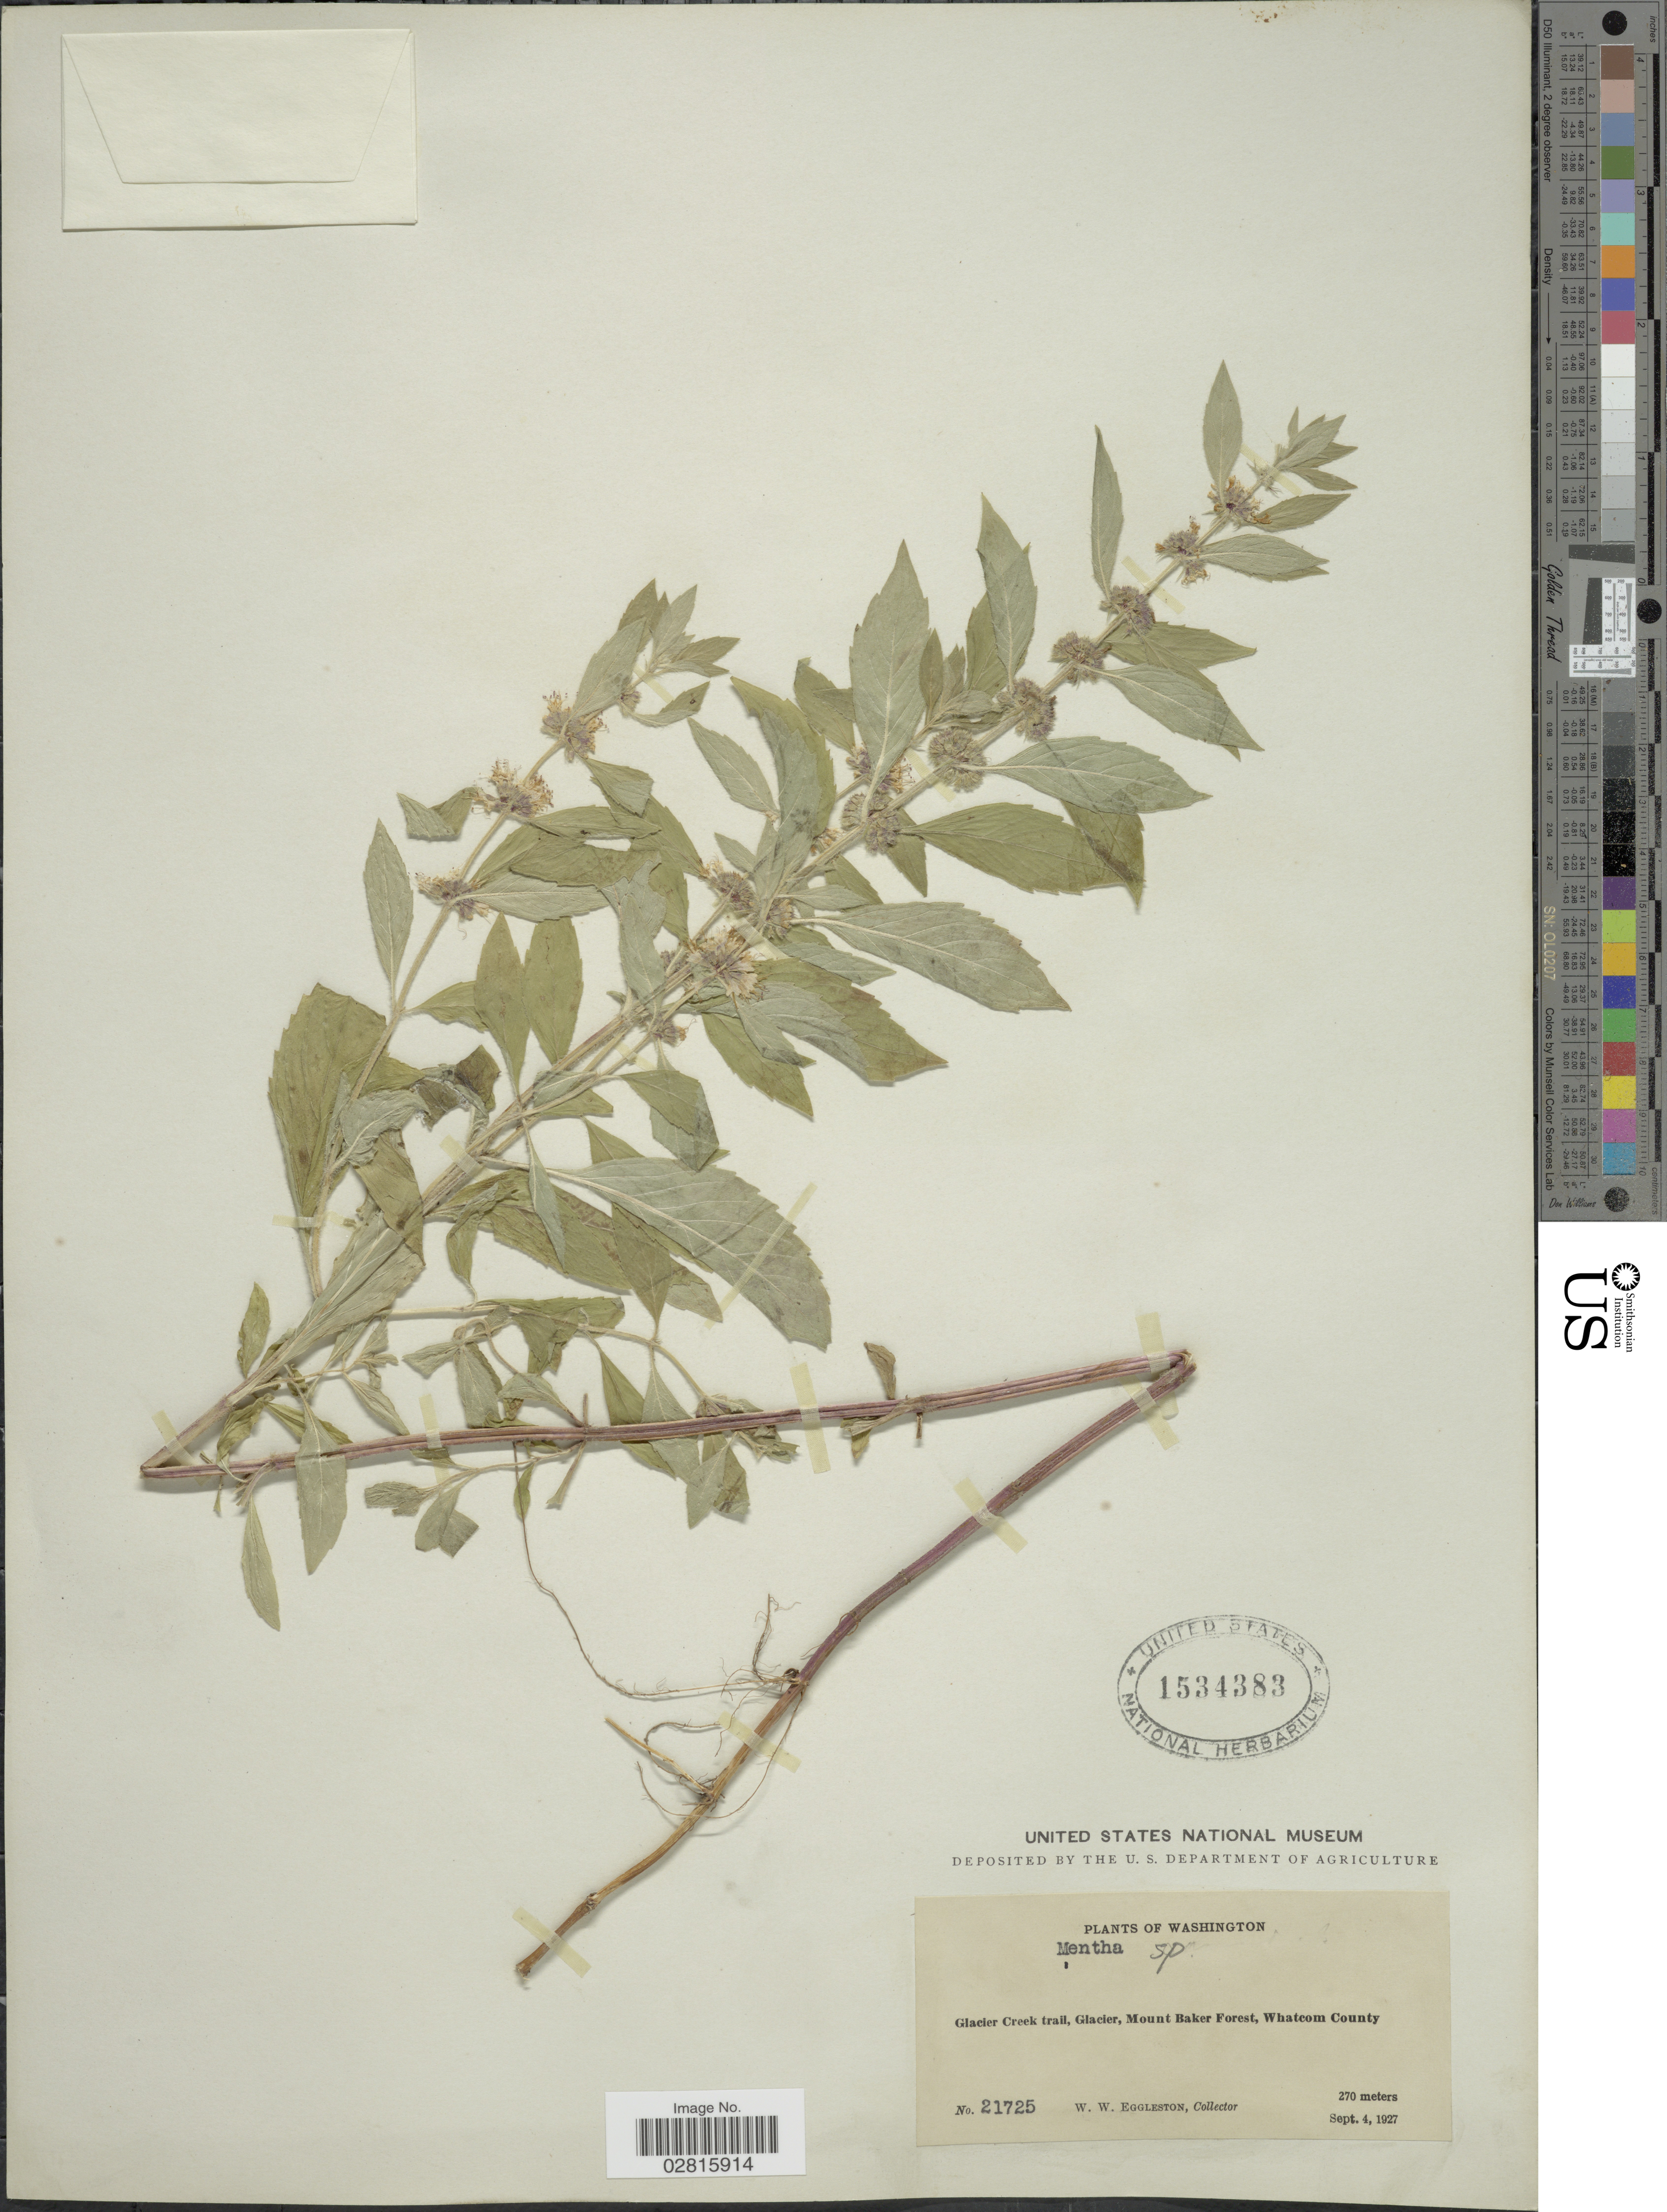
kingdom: Plantae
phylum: Tracheophyta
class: Magnoliopsida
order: Lamiales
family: Lamiaceae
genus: Mentha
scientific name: Mentha sp.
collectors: W. W. Eggleston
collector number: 21725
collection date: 1927-09-04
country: United States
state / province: Washington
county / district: Whatcom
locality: Glacier Creek trail, Mount Baker Forest, Whatcom County.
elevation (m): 270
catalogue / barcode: US 1534383